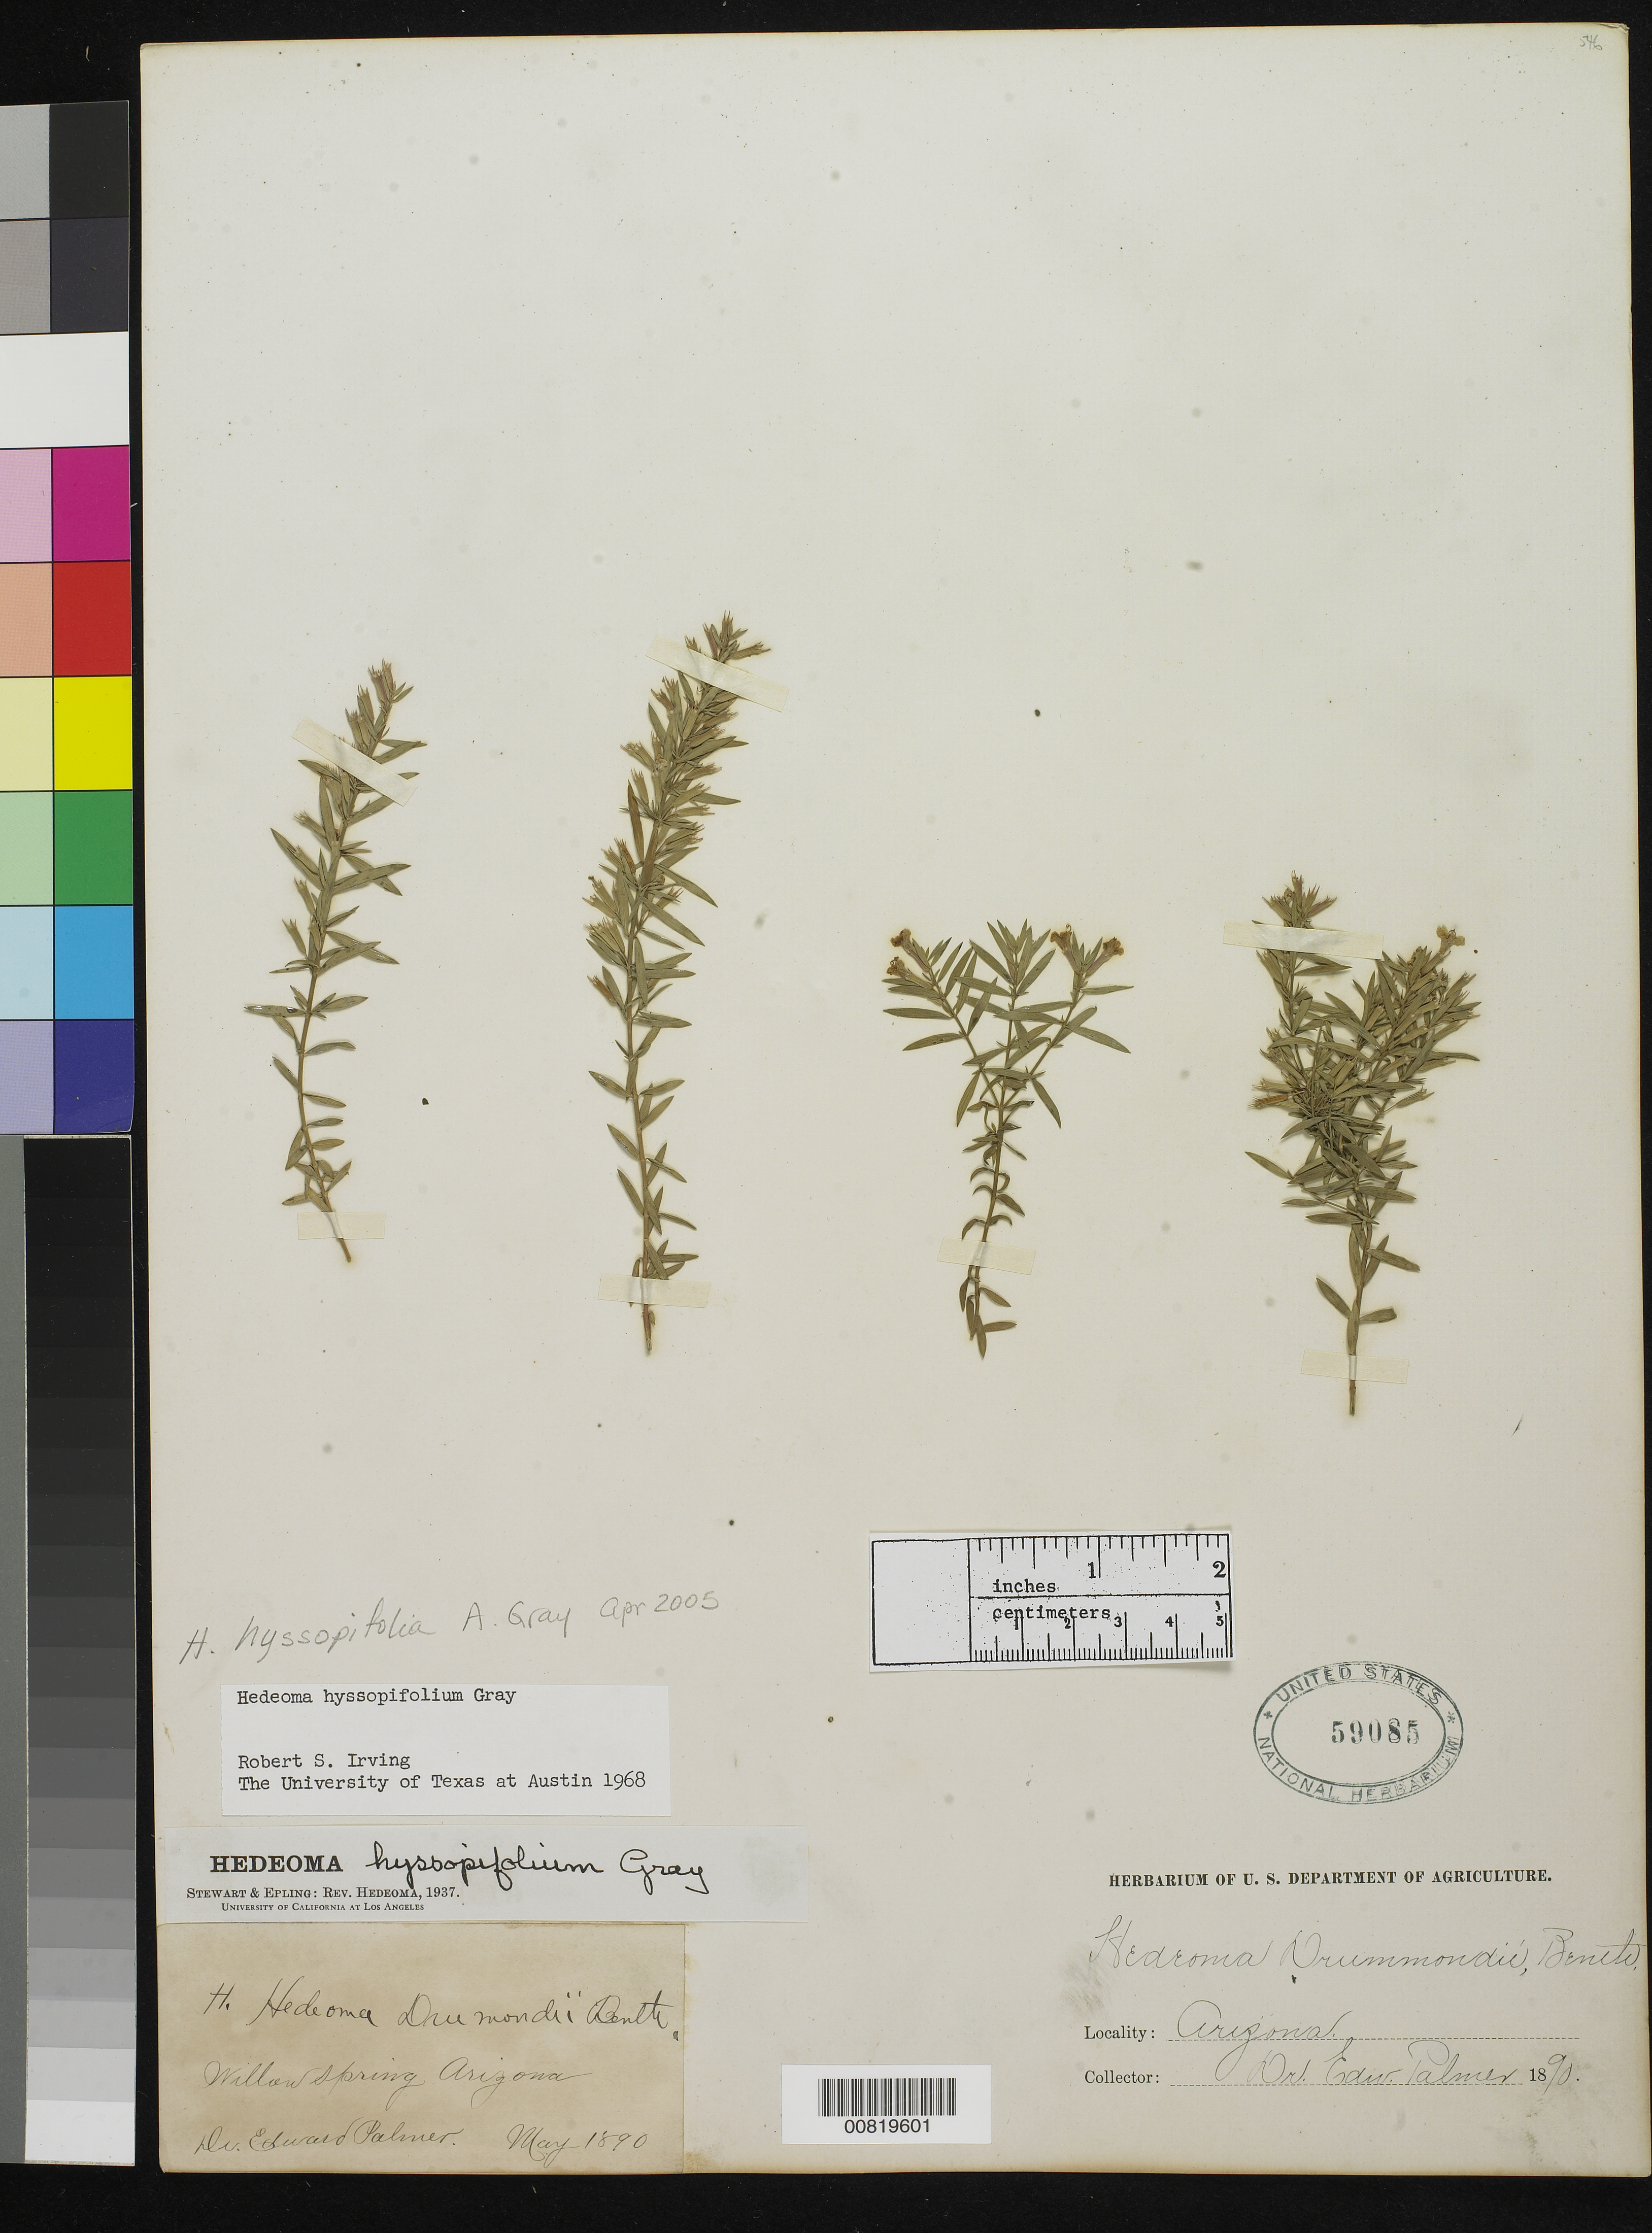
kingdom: Plantae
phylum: Tracheophyta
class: Magnoliopsida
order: Lamiales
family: Lamiaceae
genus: Hedeoma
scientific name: Hedeoma hyssopifolia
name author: A. Gray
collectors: E. Palmer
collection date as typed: May 1890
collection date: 1890-05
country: United States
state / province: Arizona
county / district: Coconino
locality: Willow Spring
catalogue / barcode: US 59085